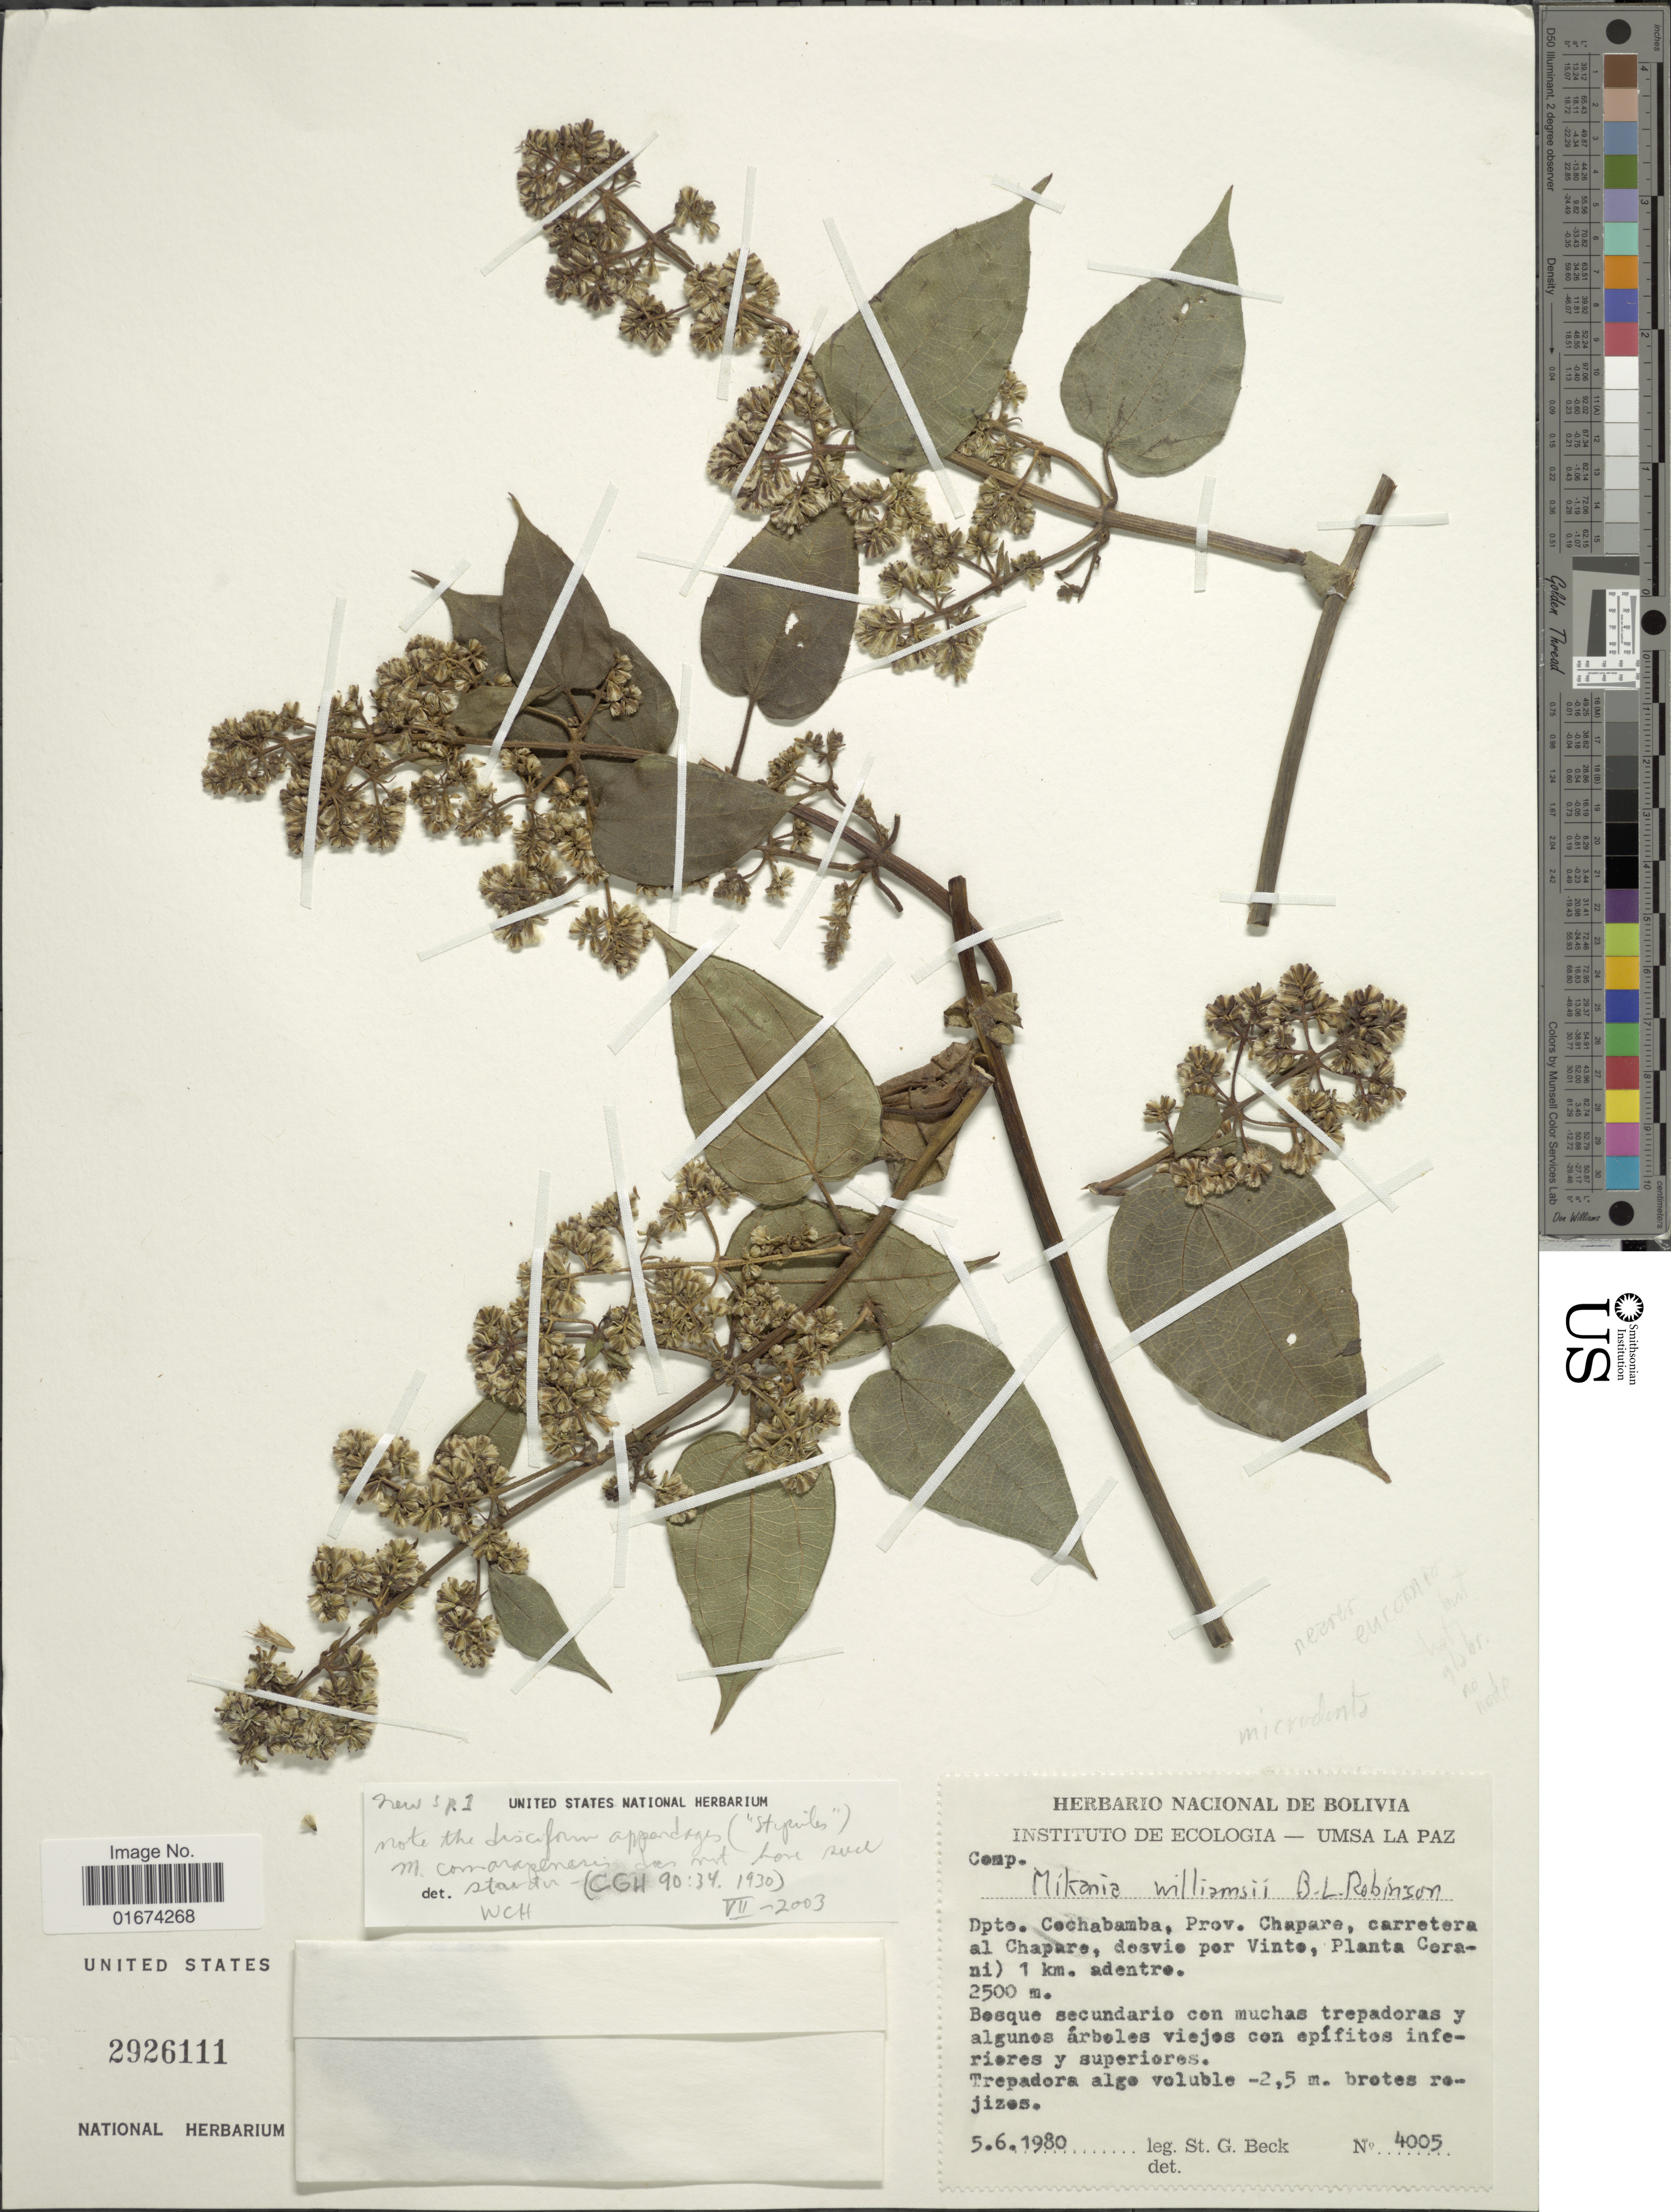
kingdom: Plantae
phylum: Tracheophyta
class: Magnoliopsida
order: Asterales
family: Asteraceae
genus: Mikania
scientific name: Mikania sp.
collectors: S. G. Beck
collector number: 4005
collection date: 1980-06-05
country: Bolivia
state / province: Cochabamba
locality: Depto. Cochabamba, Prov. Chapare, carretera al Chapare, dosvie pro Vinte, Planta Corani) 1 km.a dentre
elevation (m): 2500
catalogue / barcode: US 2926111